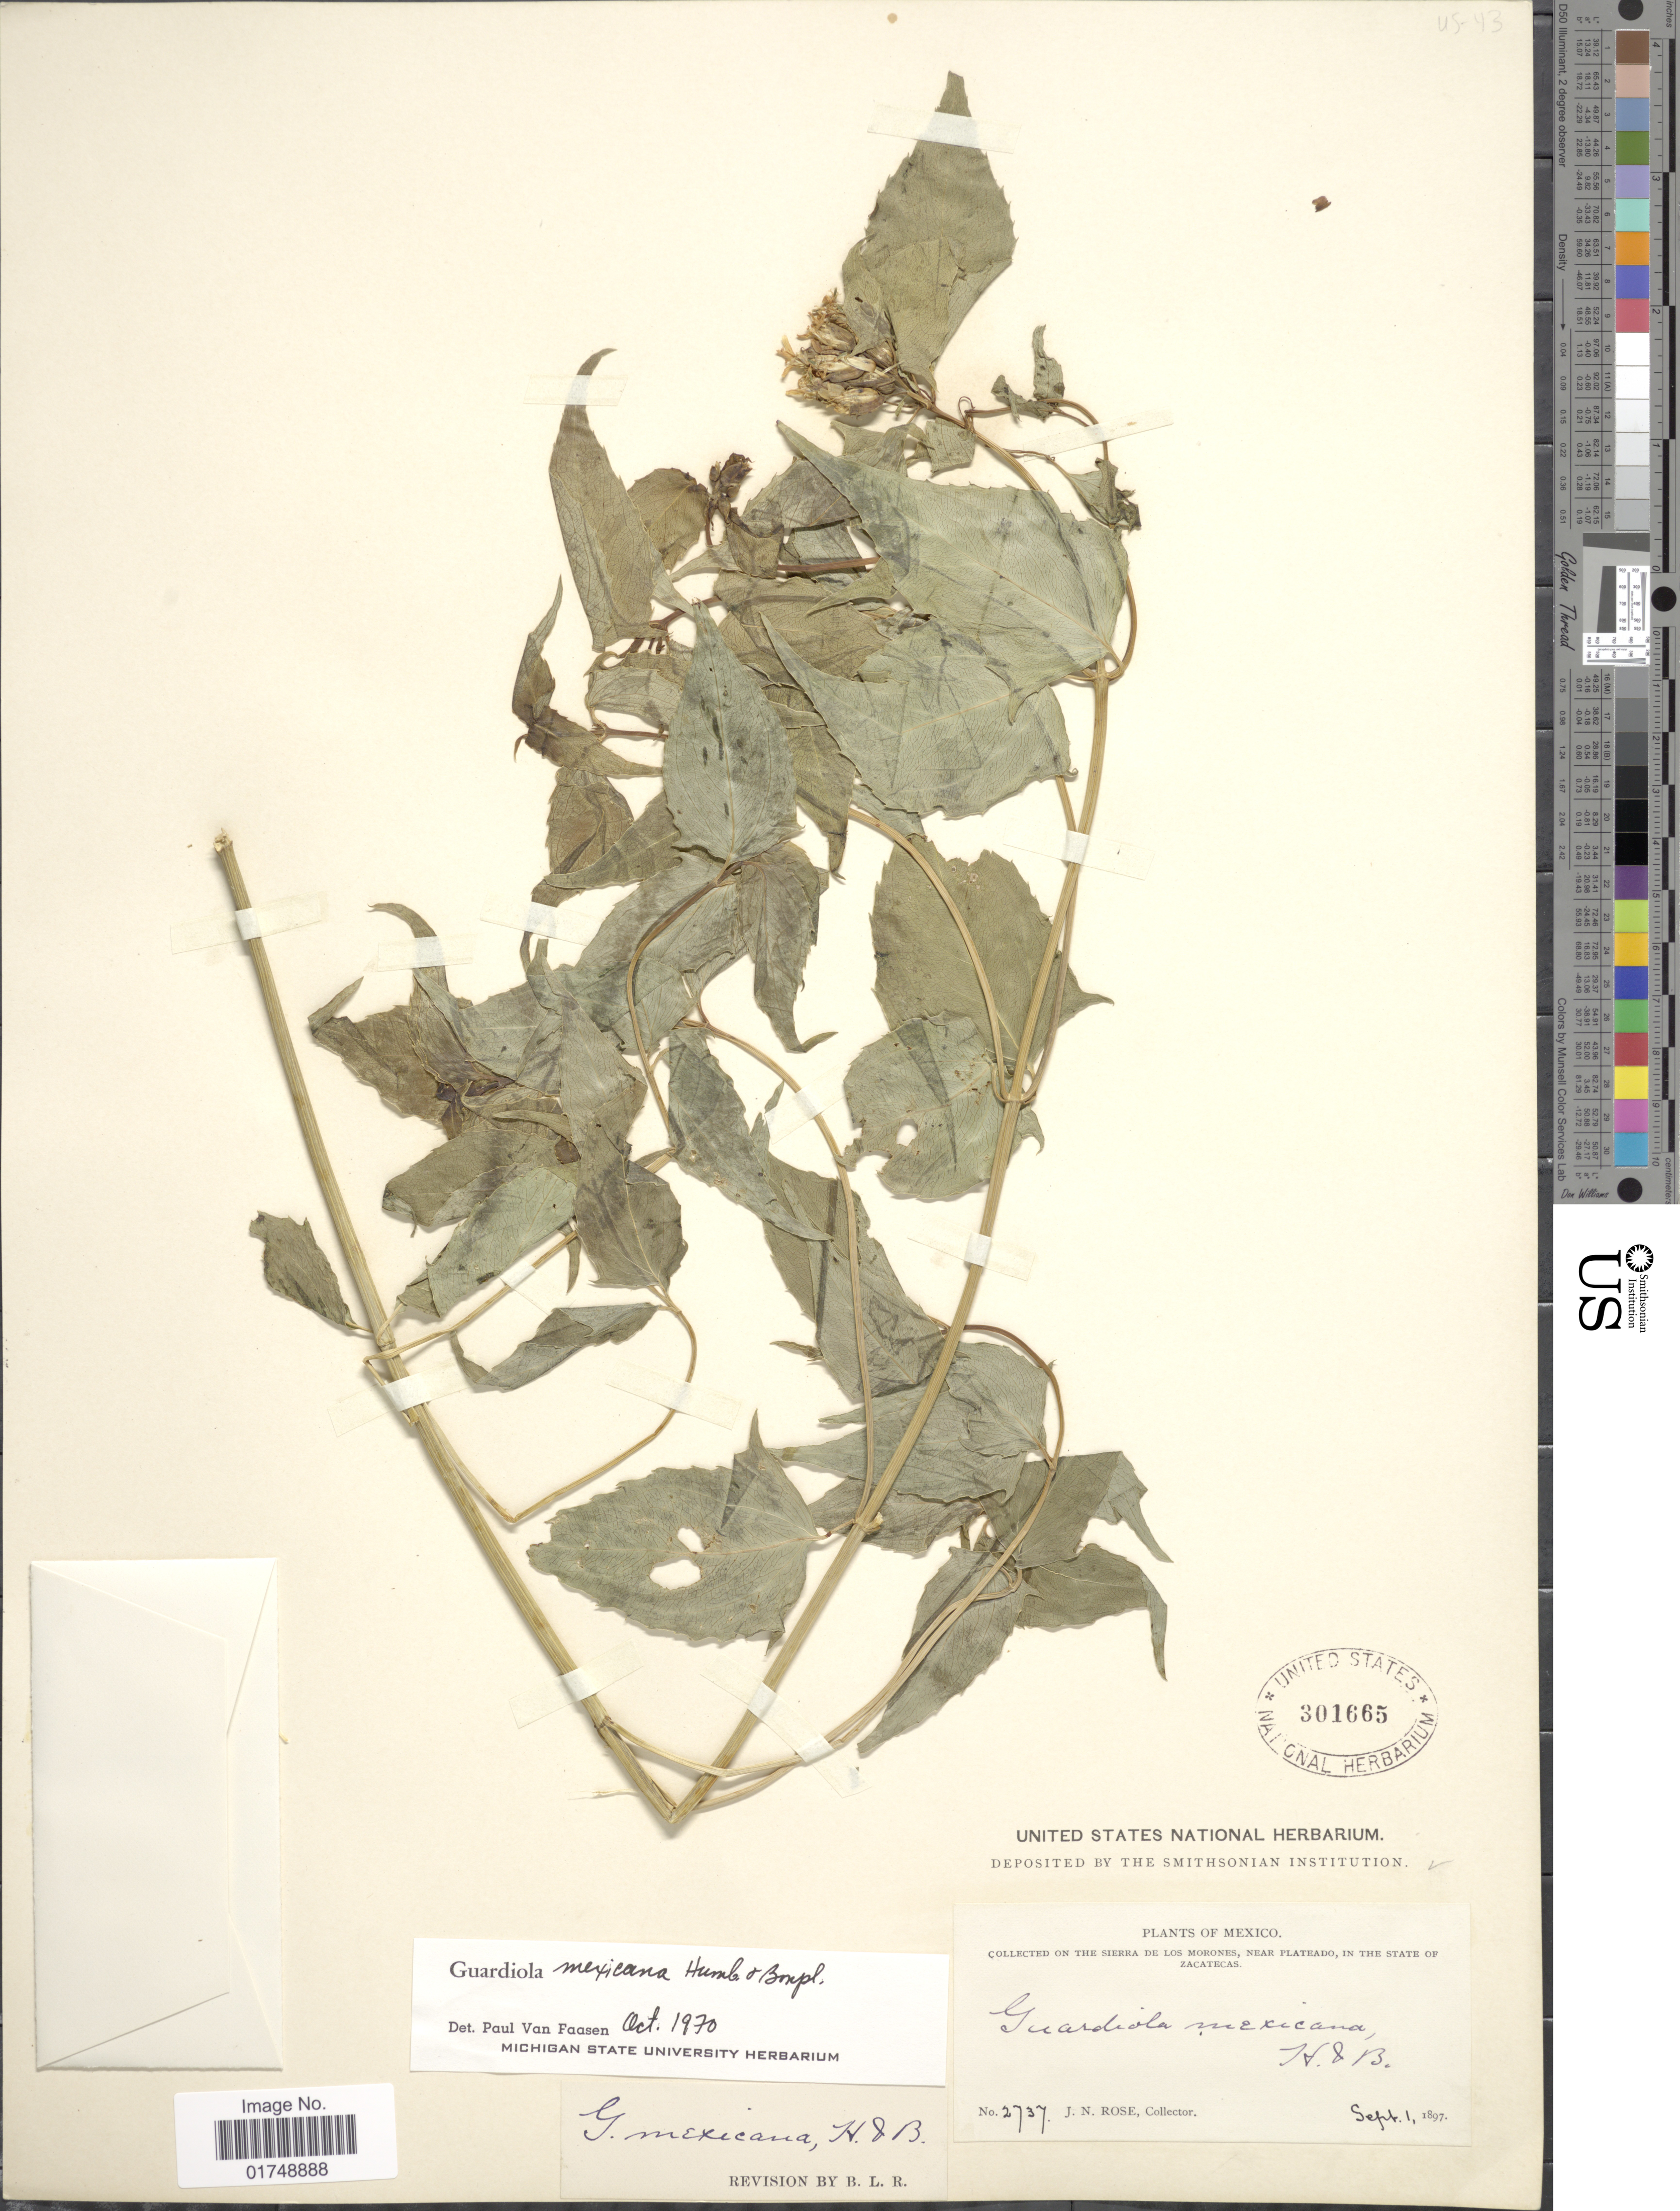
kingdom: Plantae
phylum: Tracheophyta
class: Magnoliopsida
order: Asterales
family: Asteraceae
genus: Guardiola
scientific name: Guardiola mexicana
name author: Humb. & Bonpl.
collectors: J. N. Rose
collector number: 2737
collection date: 1897-09-01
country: Mexico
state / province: Zacatecas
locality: The Sierra de los Morones, Near Plateado,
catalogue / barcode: US 301665